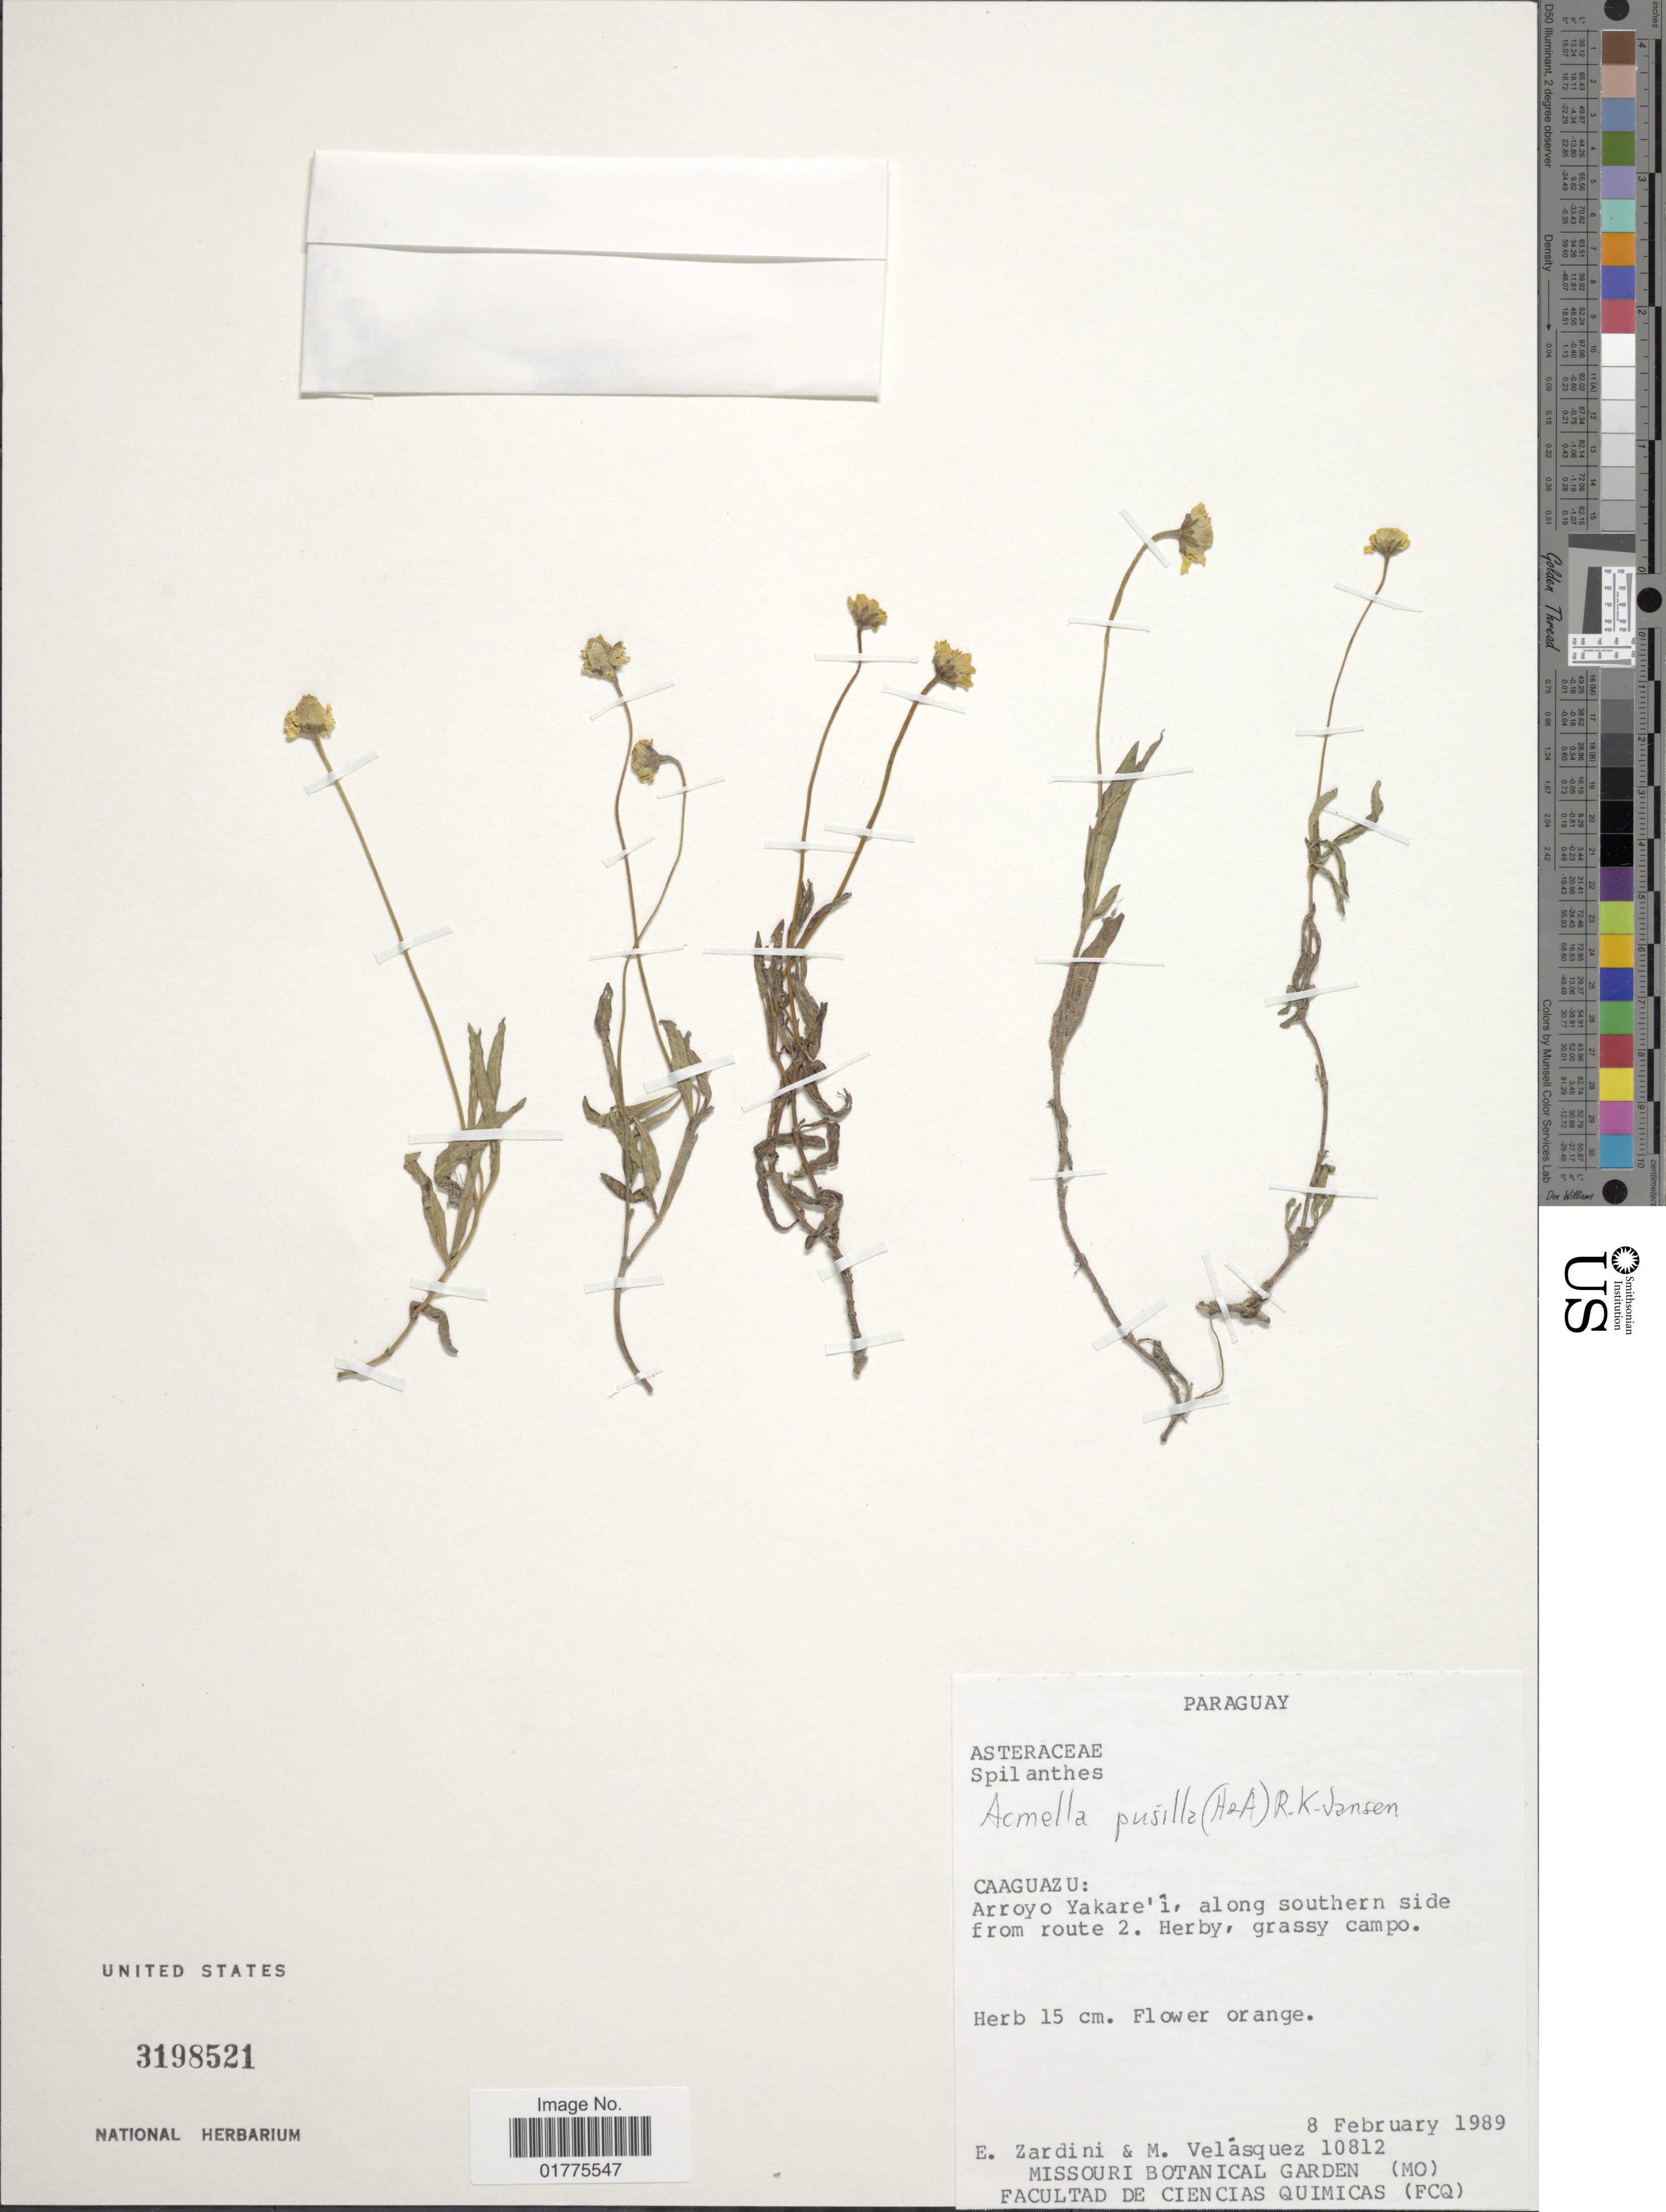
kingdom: Plantae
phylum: Tracheophyta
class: Magnoliopsida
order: Asterales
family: Asteraceae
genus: Acmella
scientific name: Acmella pusilla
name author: (Hook. & Arn.) R.K. Jansen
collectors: E. M. Zardini & M. P. Velásquez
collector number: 10812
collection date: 1989-02-08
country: Paraguay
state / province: Caaguazu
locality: Arroyo Yakare i, along southern side from route 2.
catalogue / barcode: US 3198521